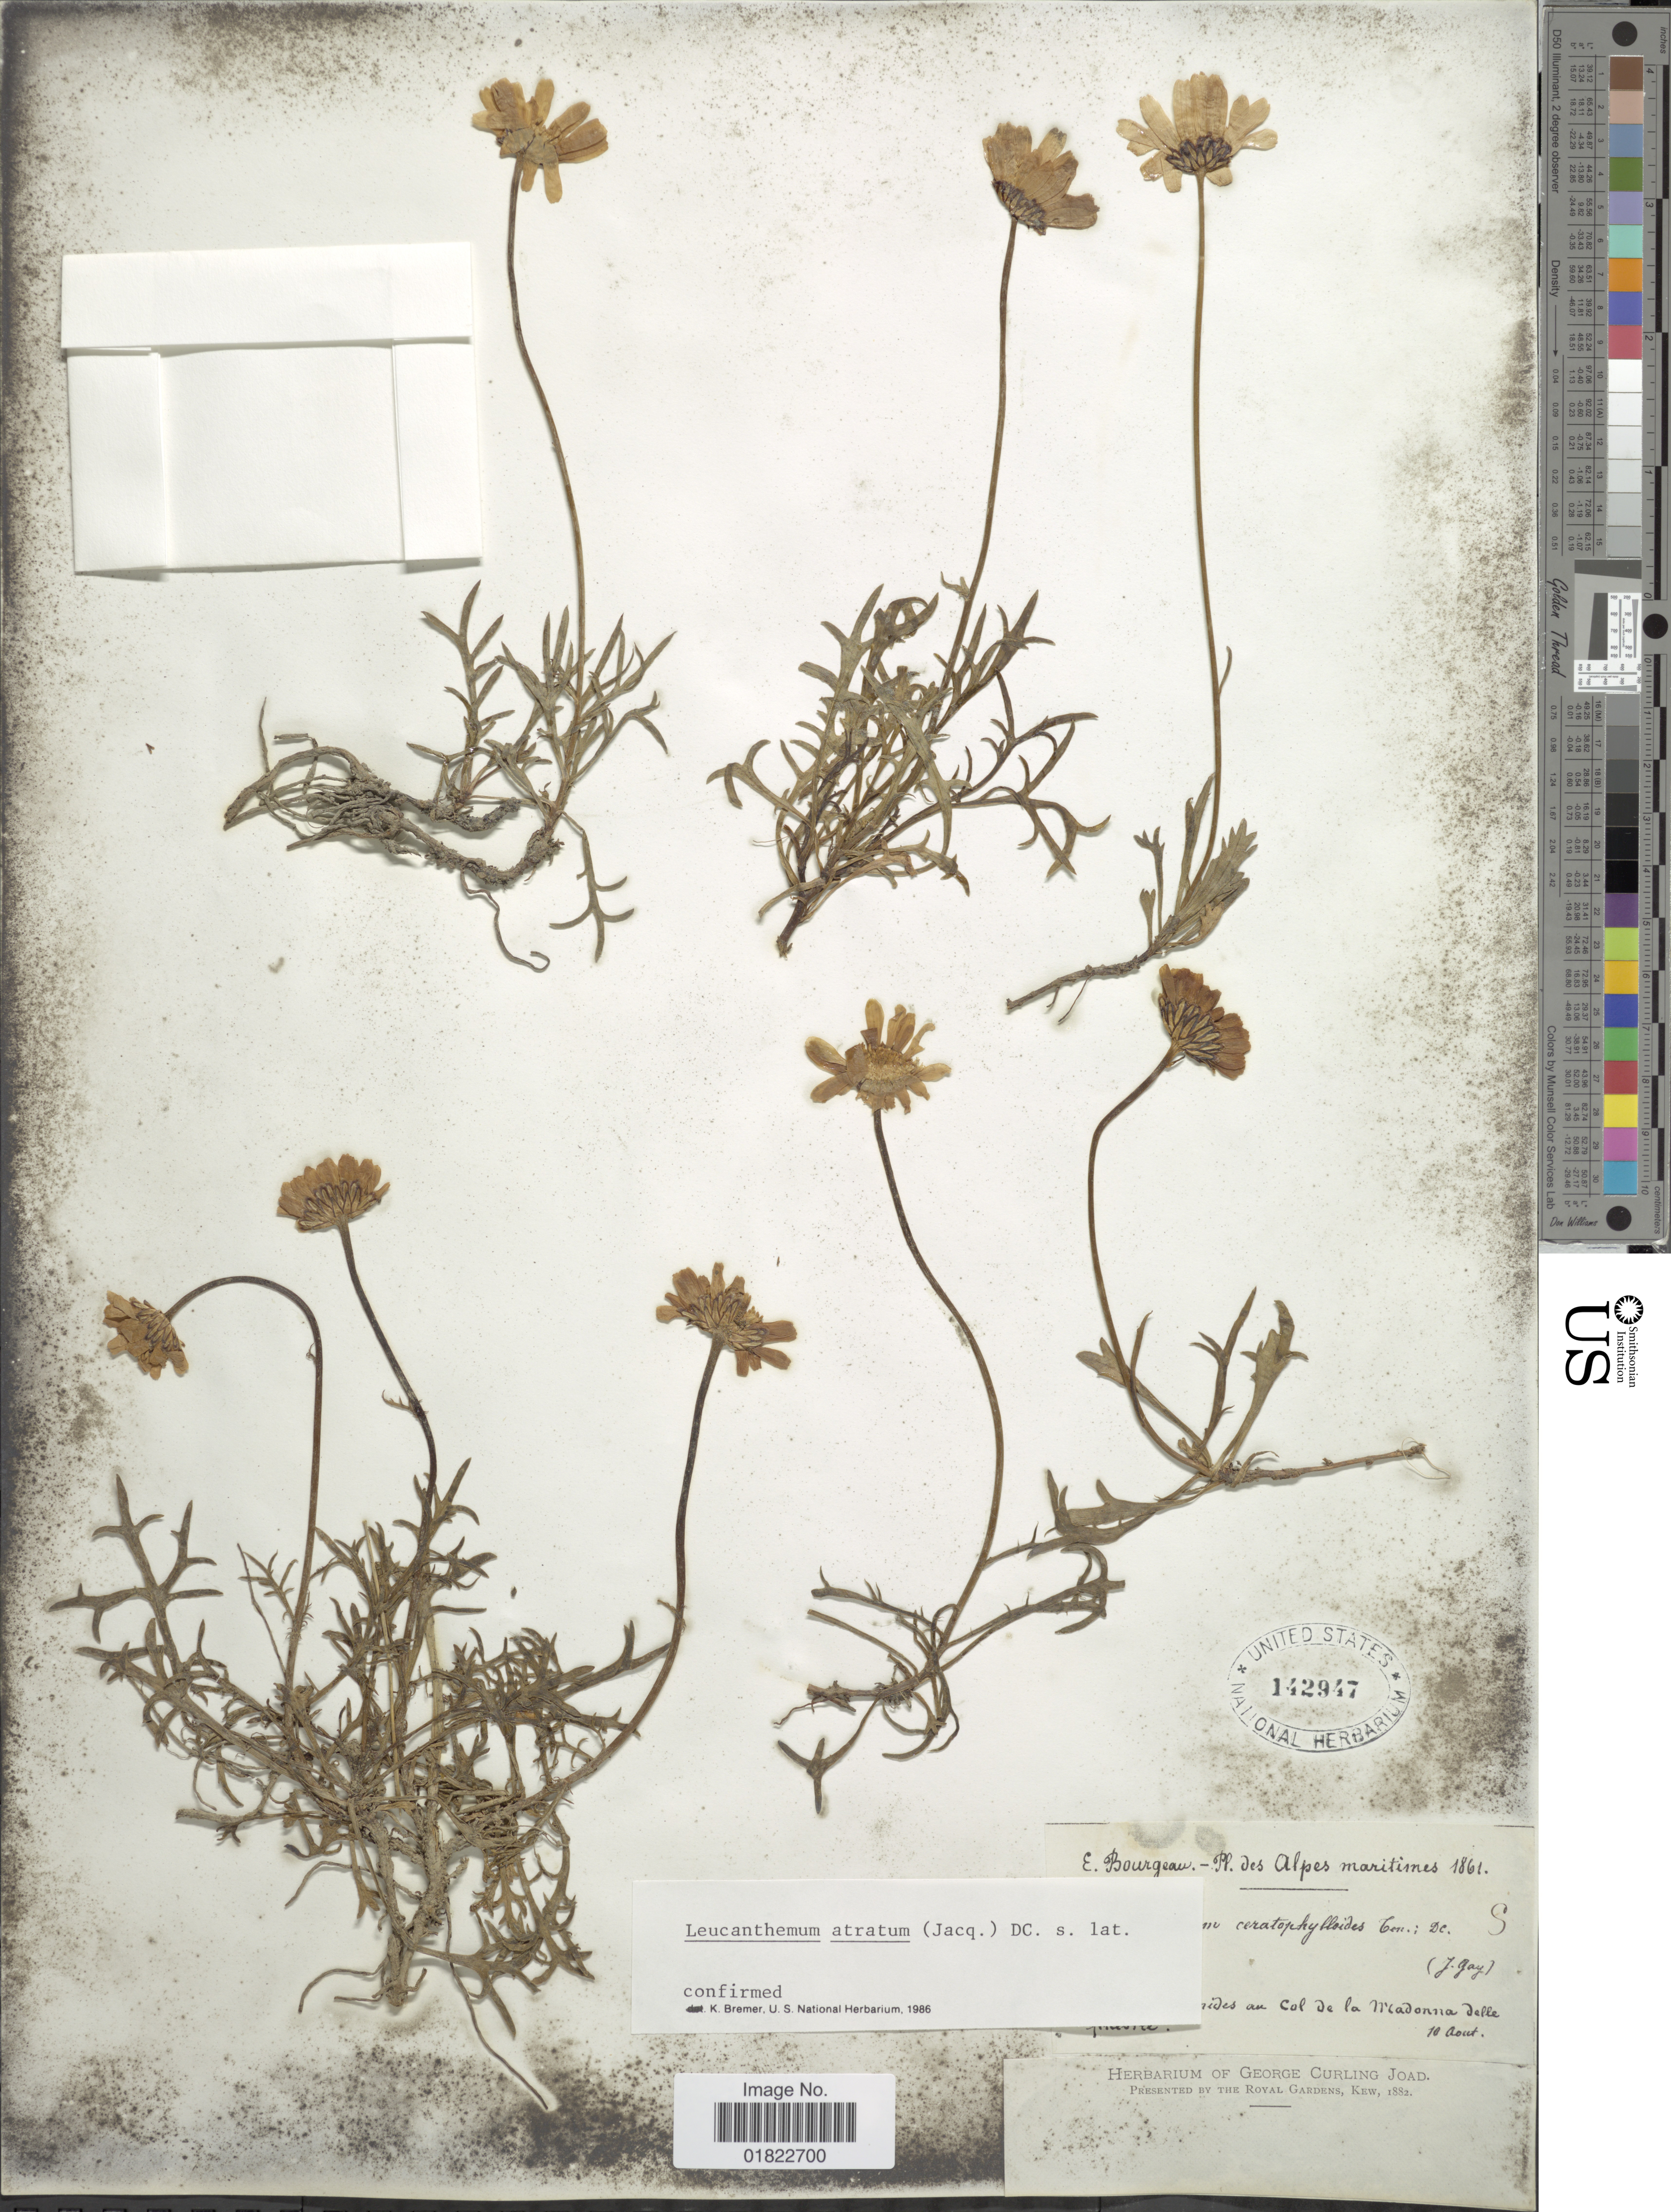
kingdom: Plantae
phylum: Tracheophyta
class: Magnoliopsida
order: Asterales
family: Asteraceae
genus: Leucanthemum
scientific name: Leucanthemum atratum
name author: (Jacq.) DC.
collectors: E. Bourgeau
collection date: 1861-08-10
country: Italy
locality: Alpes maritimes, [illegible text] am Col de la Madonna delle.[interpreted]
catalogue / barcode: US 142947